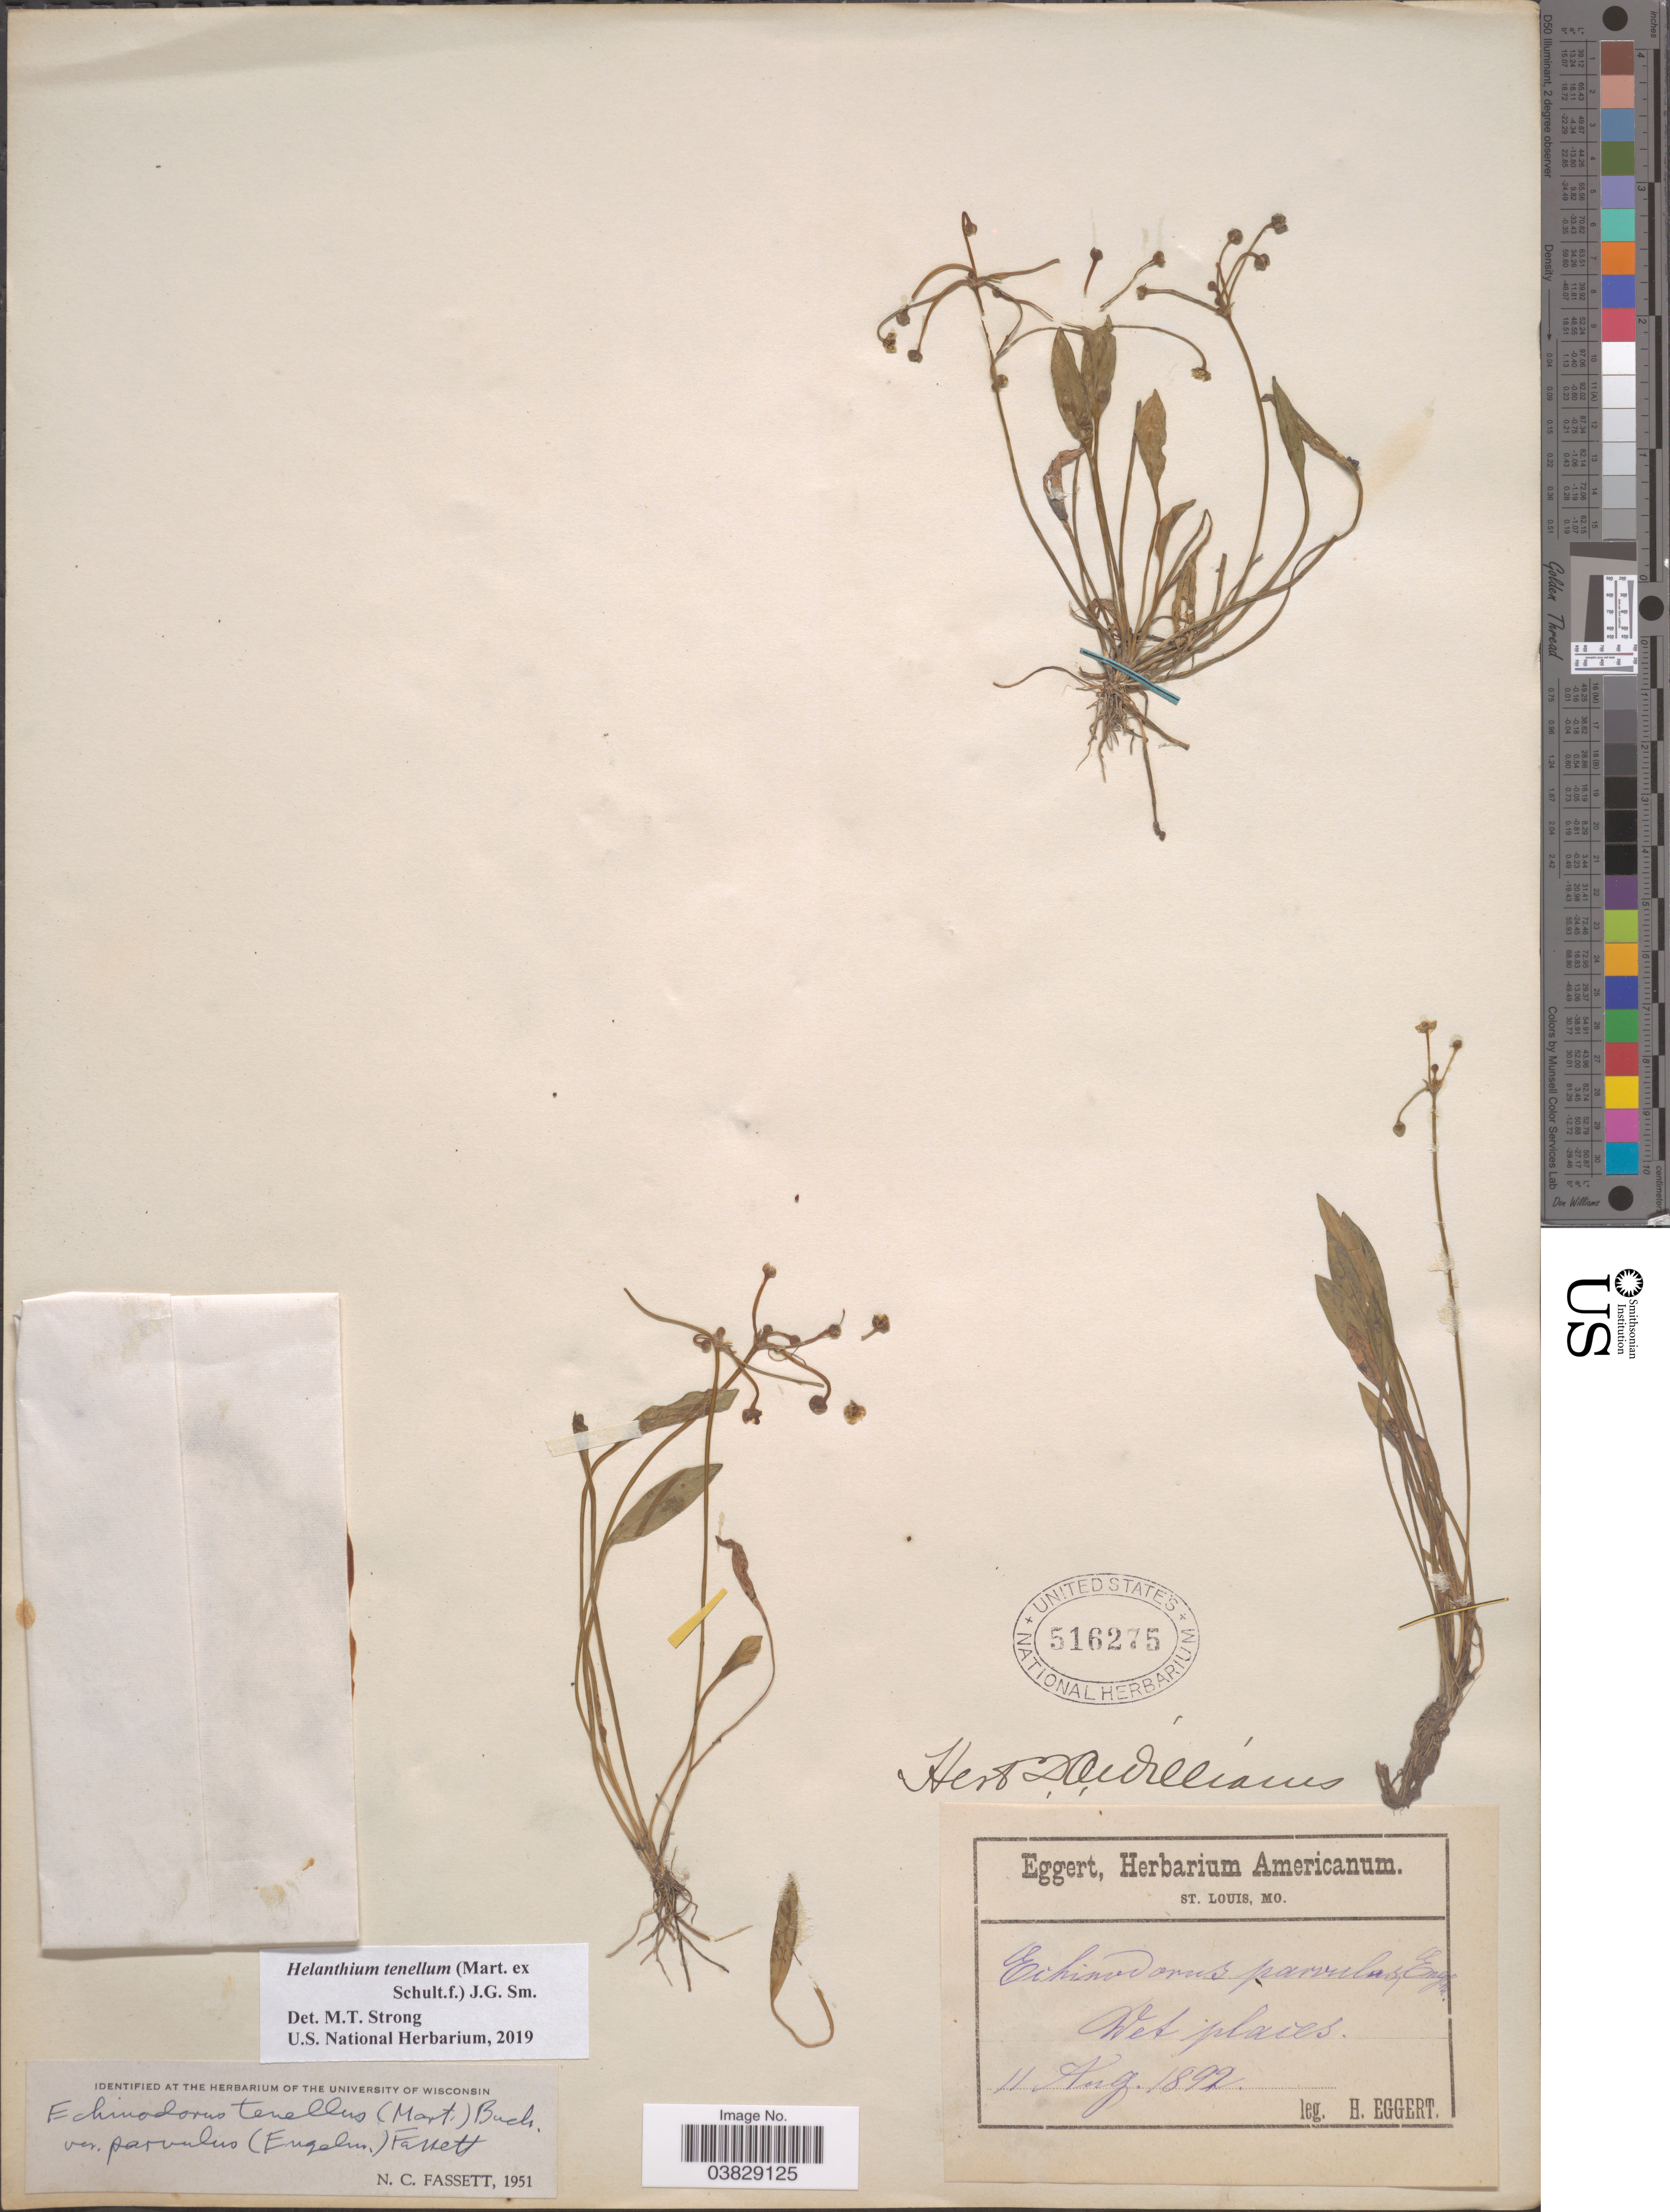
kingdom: Plantae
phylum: Tracheophyta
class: Liliopsida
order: Alismatales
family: Alismataceae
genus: Helanthium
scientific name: Helanthium tenellum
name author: (Mart. ex Schult. f.) J.G. Sm.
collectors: H. Eggert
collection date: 1892-08-11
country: United States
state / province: Missouri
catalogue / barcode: US 516275